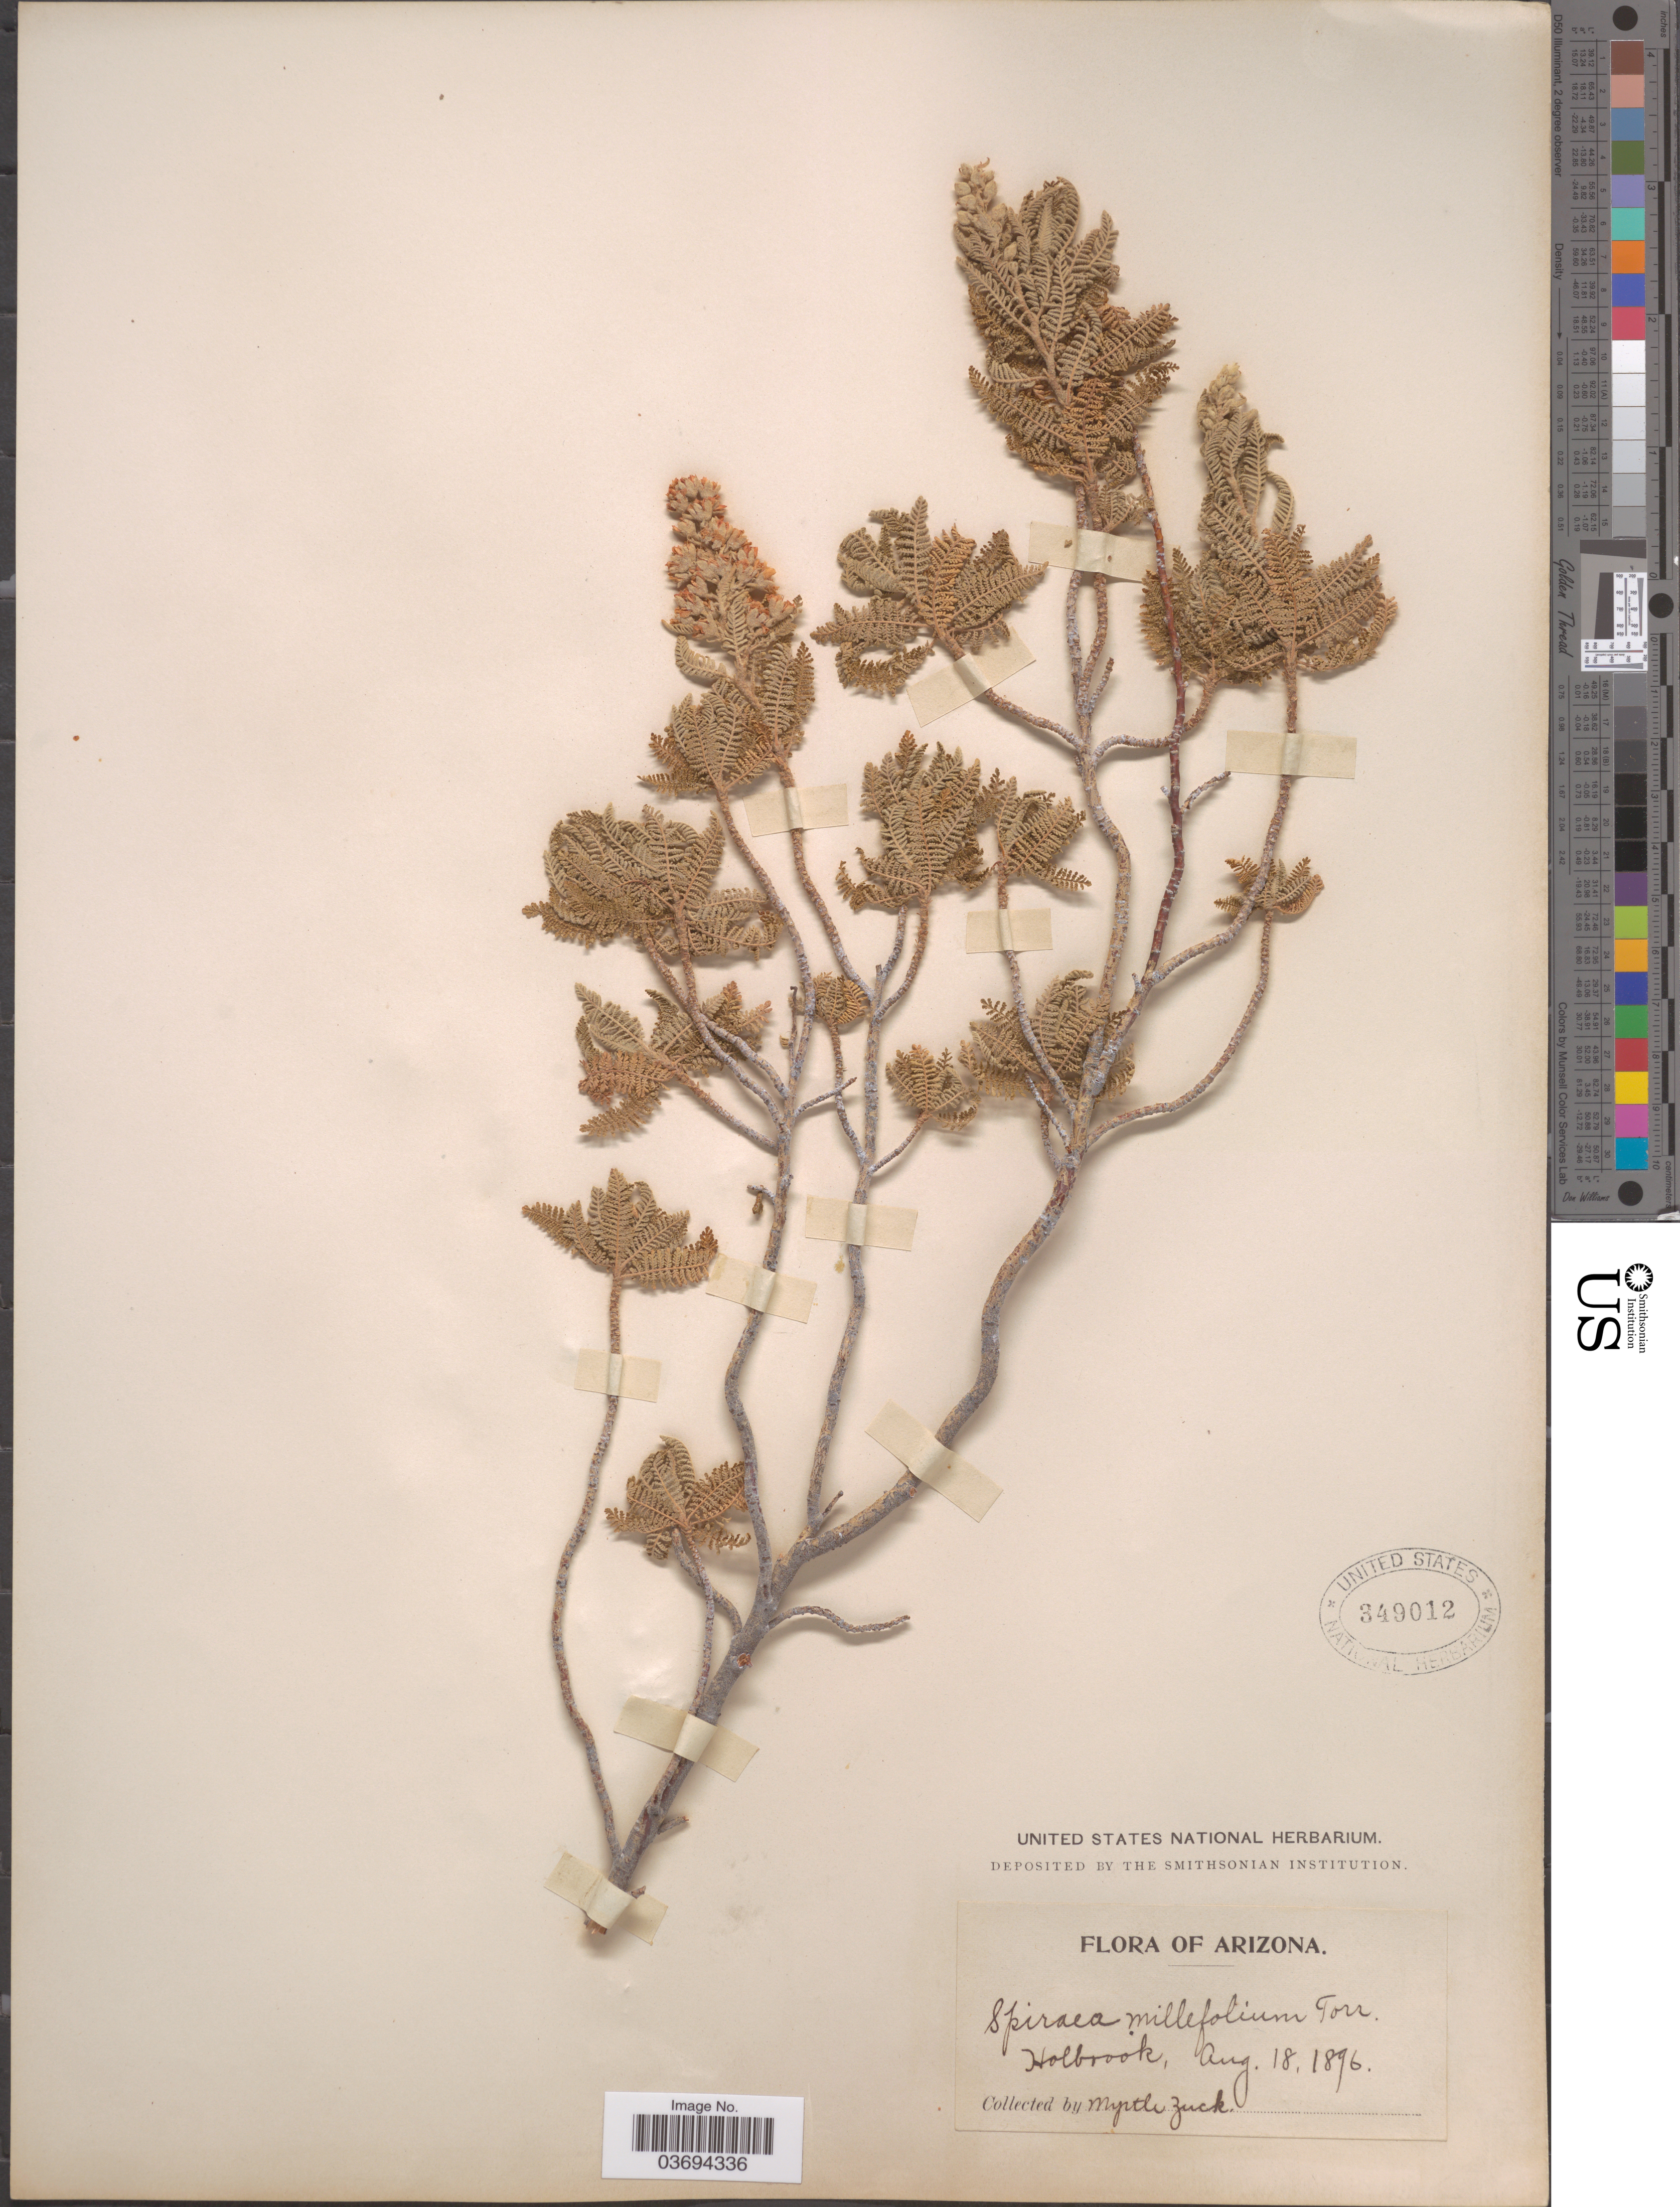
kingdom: Plantae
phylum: Tracheophyta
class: Magnoliopsida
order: Rosales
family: Rosaceae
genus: Chamaebatiaria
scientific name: Chamaebatiaria millefolium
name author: (Torr.) Maxim.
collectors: M. Zuck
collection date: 1896-08-18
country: United States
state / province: Arizona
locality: Holbrook.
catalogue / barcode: US 349012